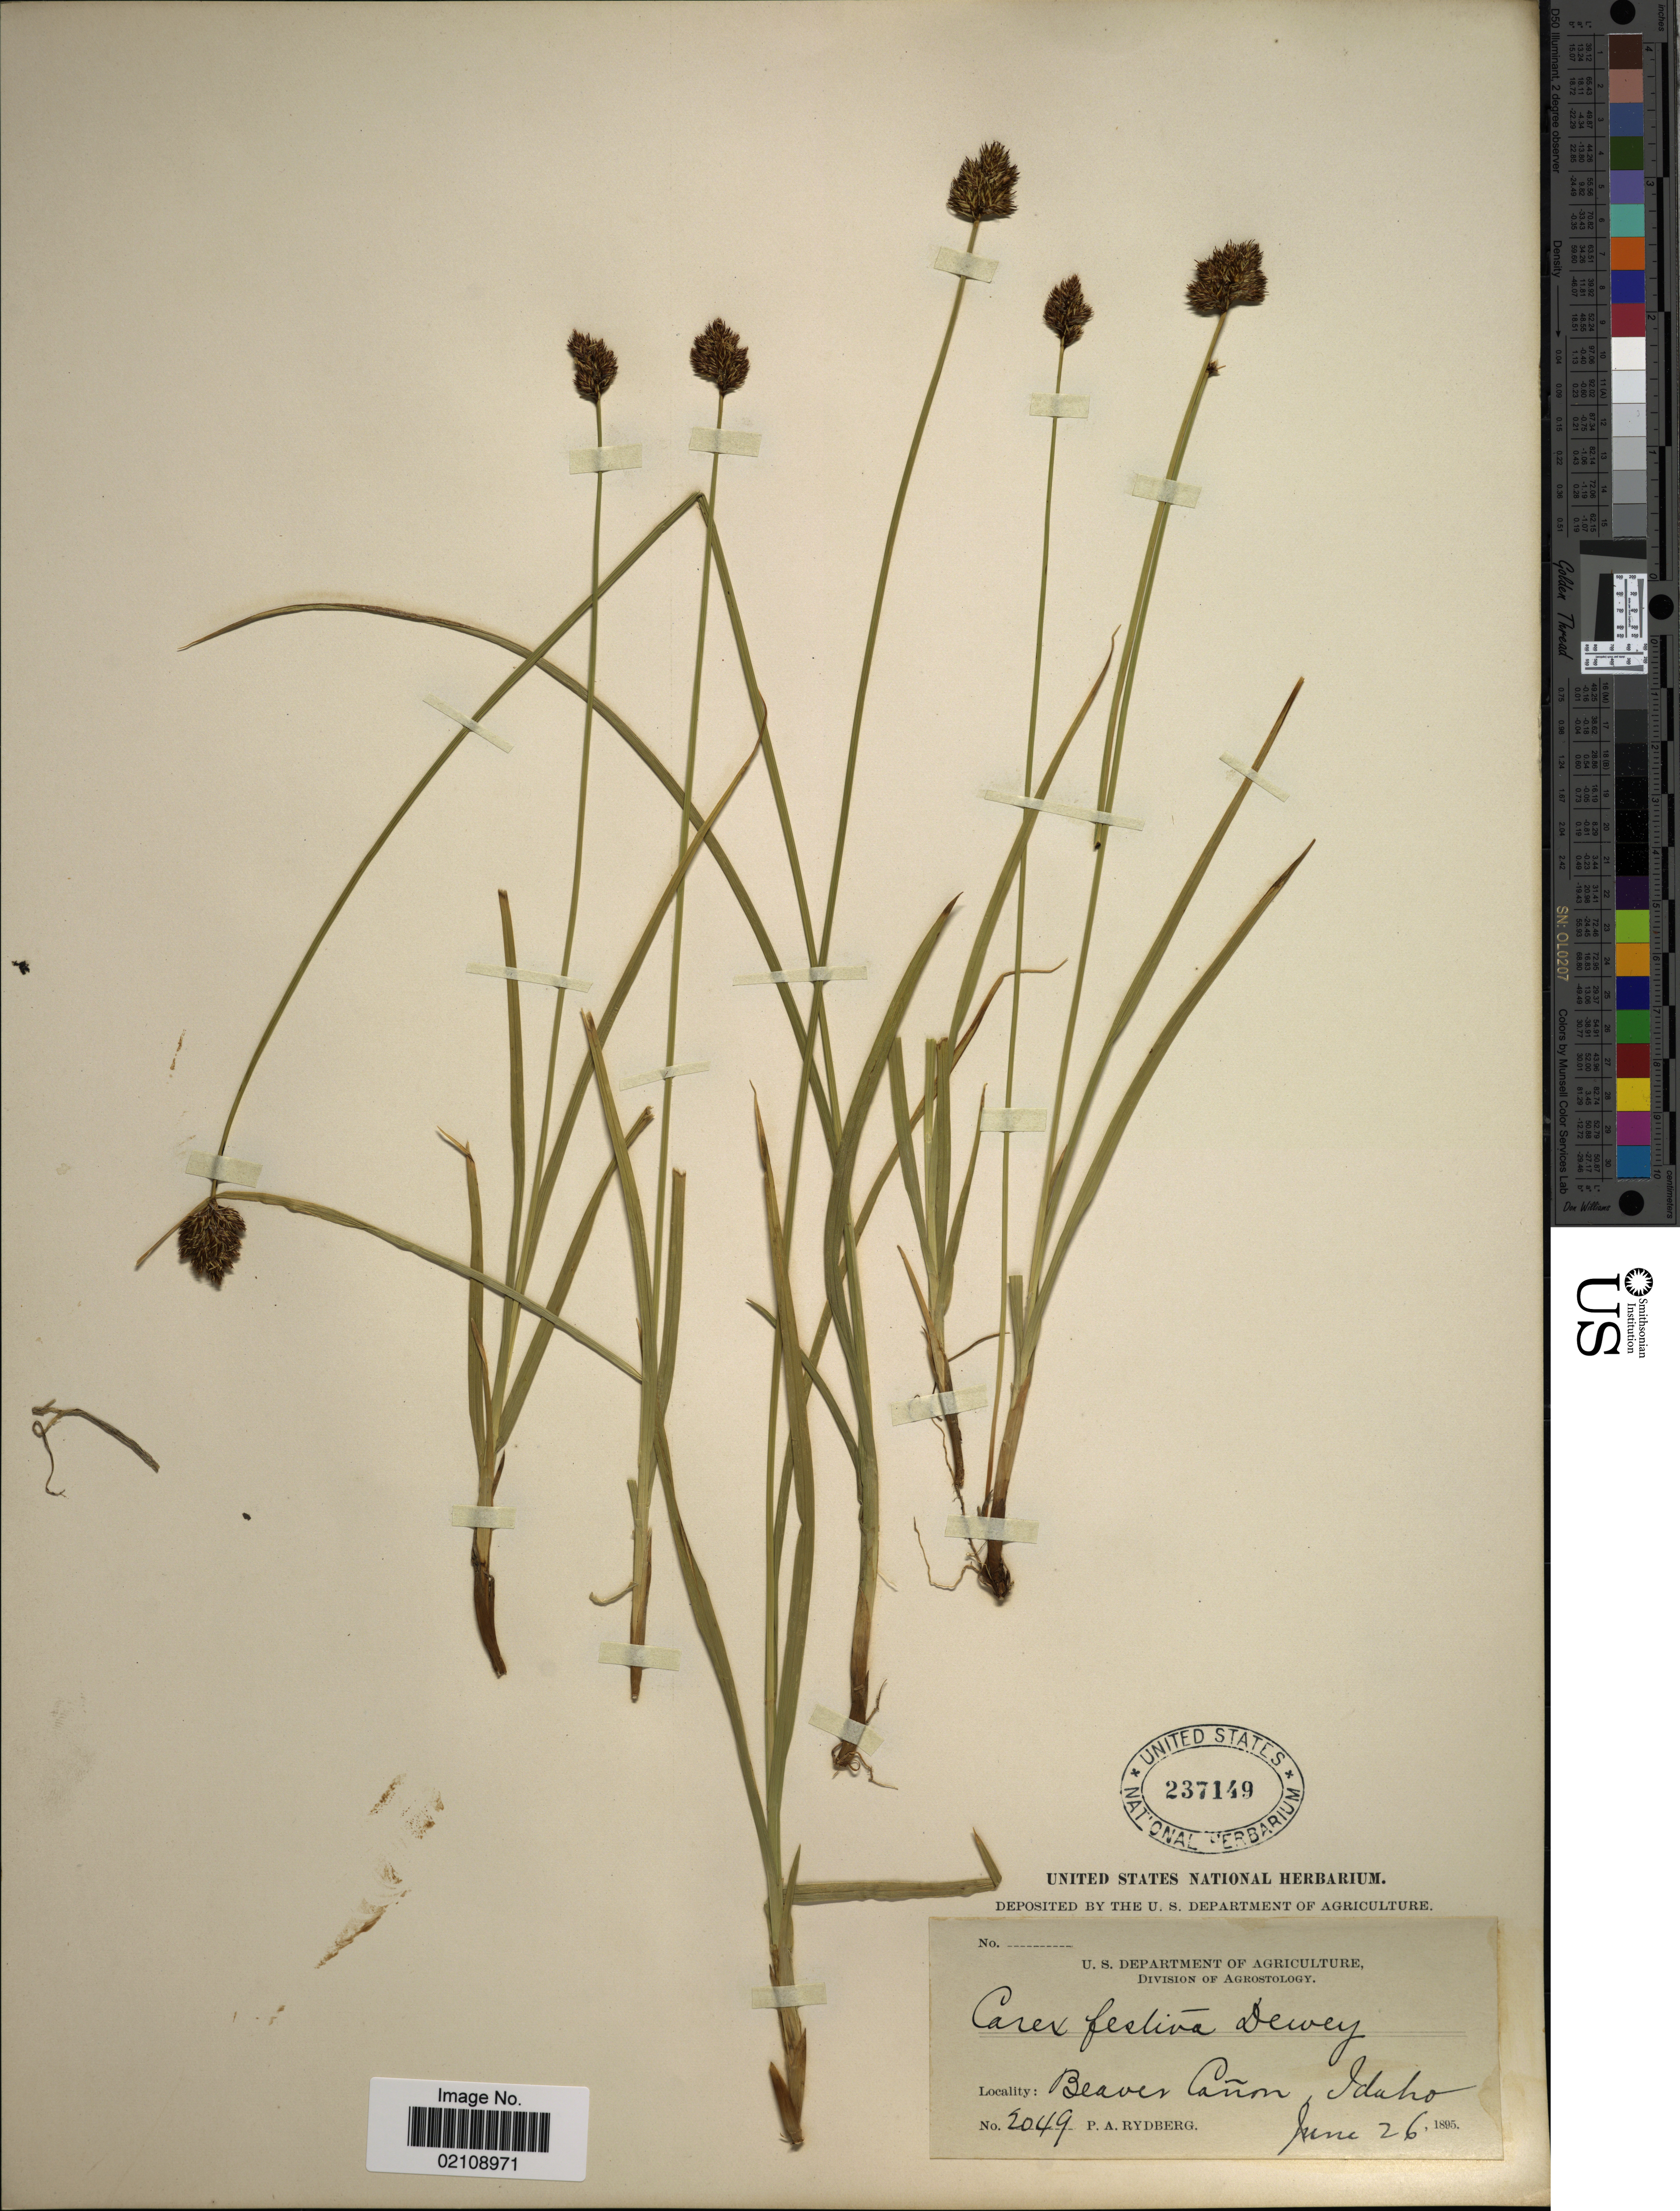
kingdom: Plantae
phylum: Tracheophyta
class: Liliopsida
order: Poales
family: Cyperaceae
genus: Carex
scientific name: Carex microptera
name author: Mack.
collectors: P. A. Rydberg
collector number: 2049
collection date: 1895-06-26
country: United States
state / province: Idaho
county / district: Nez Perce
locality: Beaver Canon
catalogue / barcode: US 237149